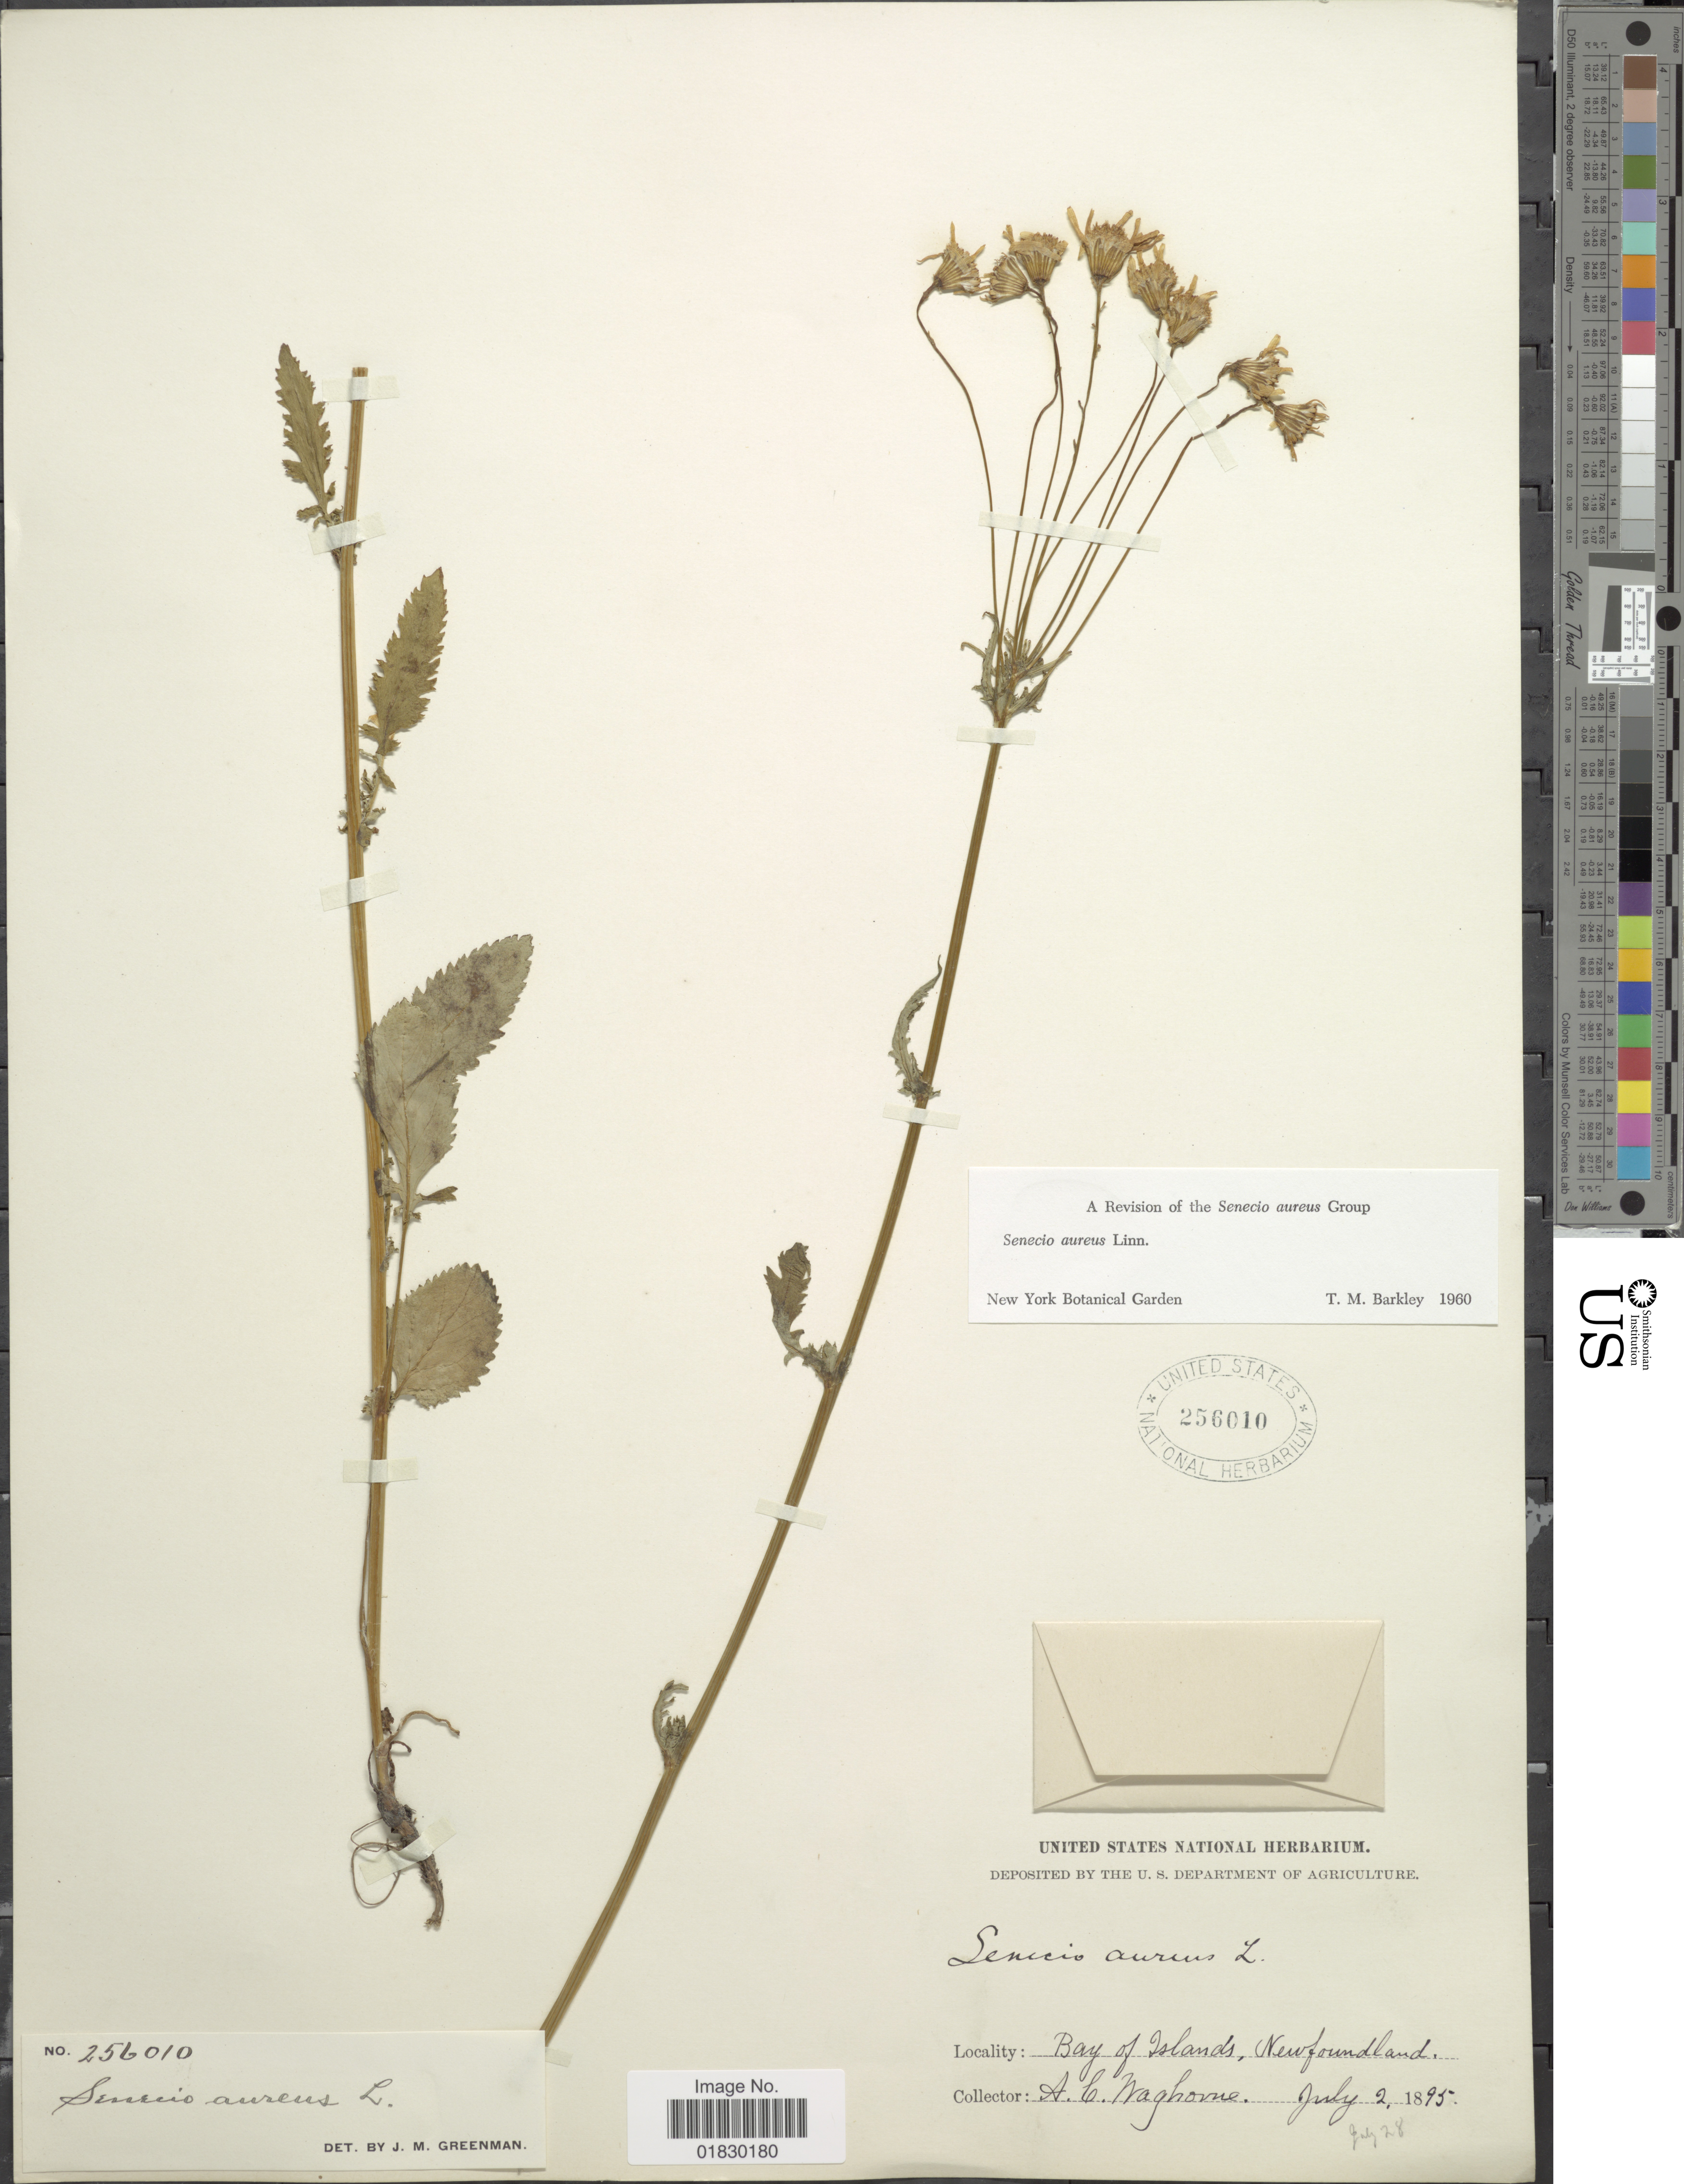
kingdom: Plantae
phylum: Tracheophyta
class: Magnoliopsida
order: Asterales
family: Asteraceae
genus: Packera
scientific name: Packera aurea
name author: (L.) Á. Löve & D. Löve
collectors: A. Waghorne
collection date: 1895-07-02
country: Canada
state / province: Newfoundland and Labrador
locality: Bay of Islands, Newfoundland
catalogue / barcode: US 256010